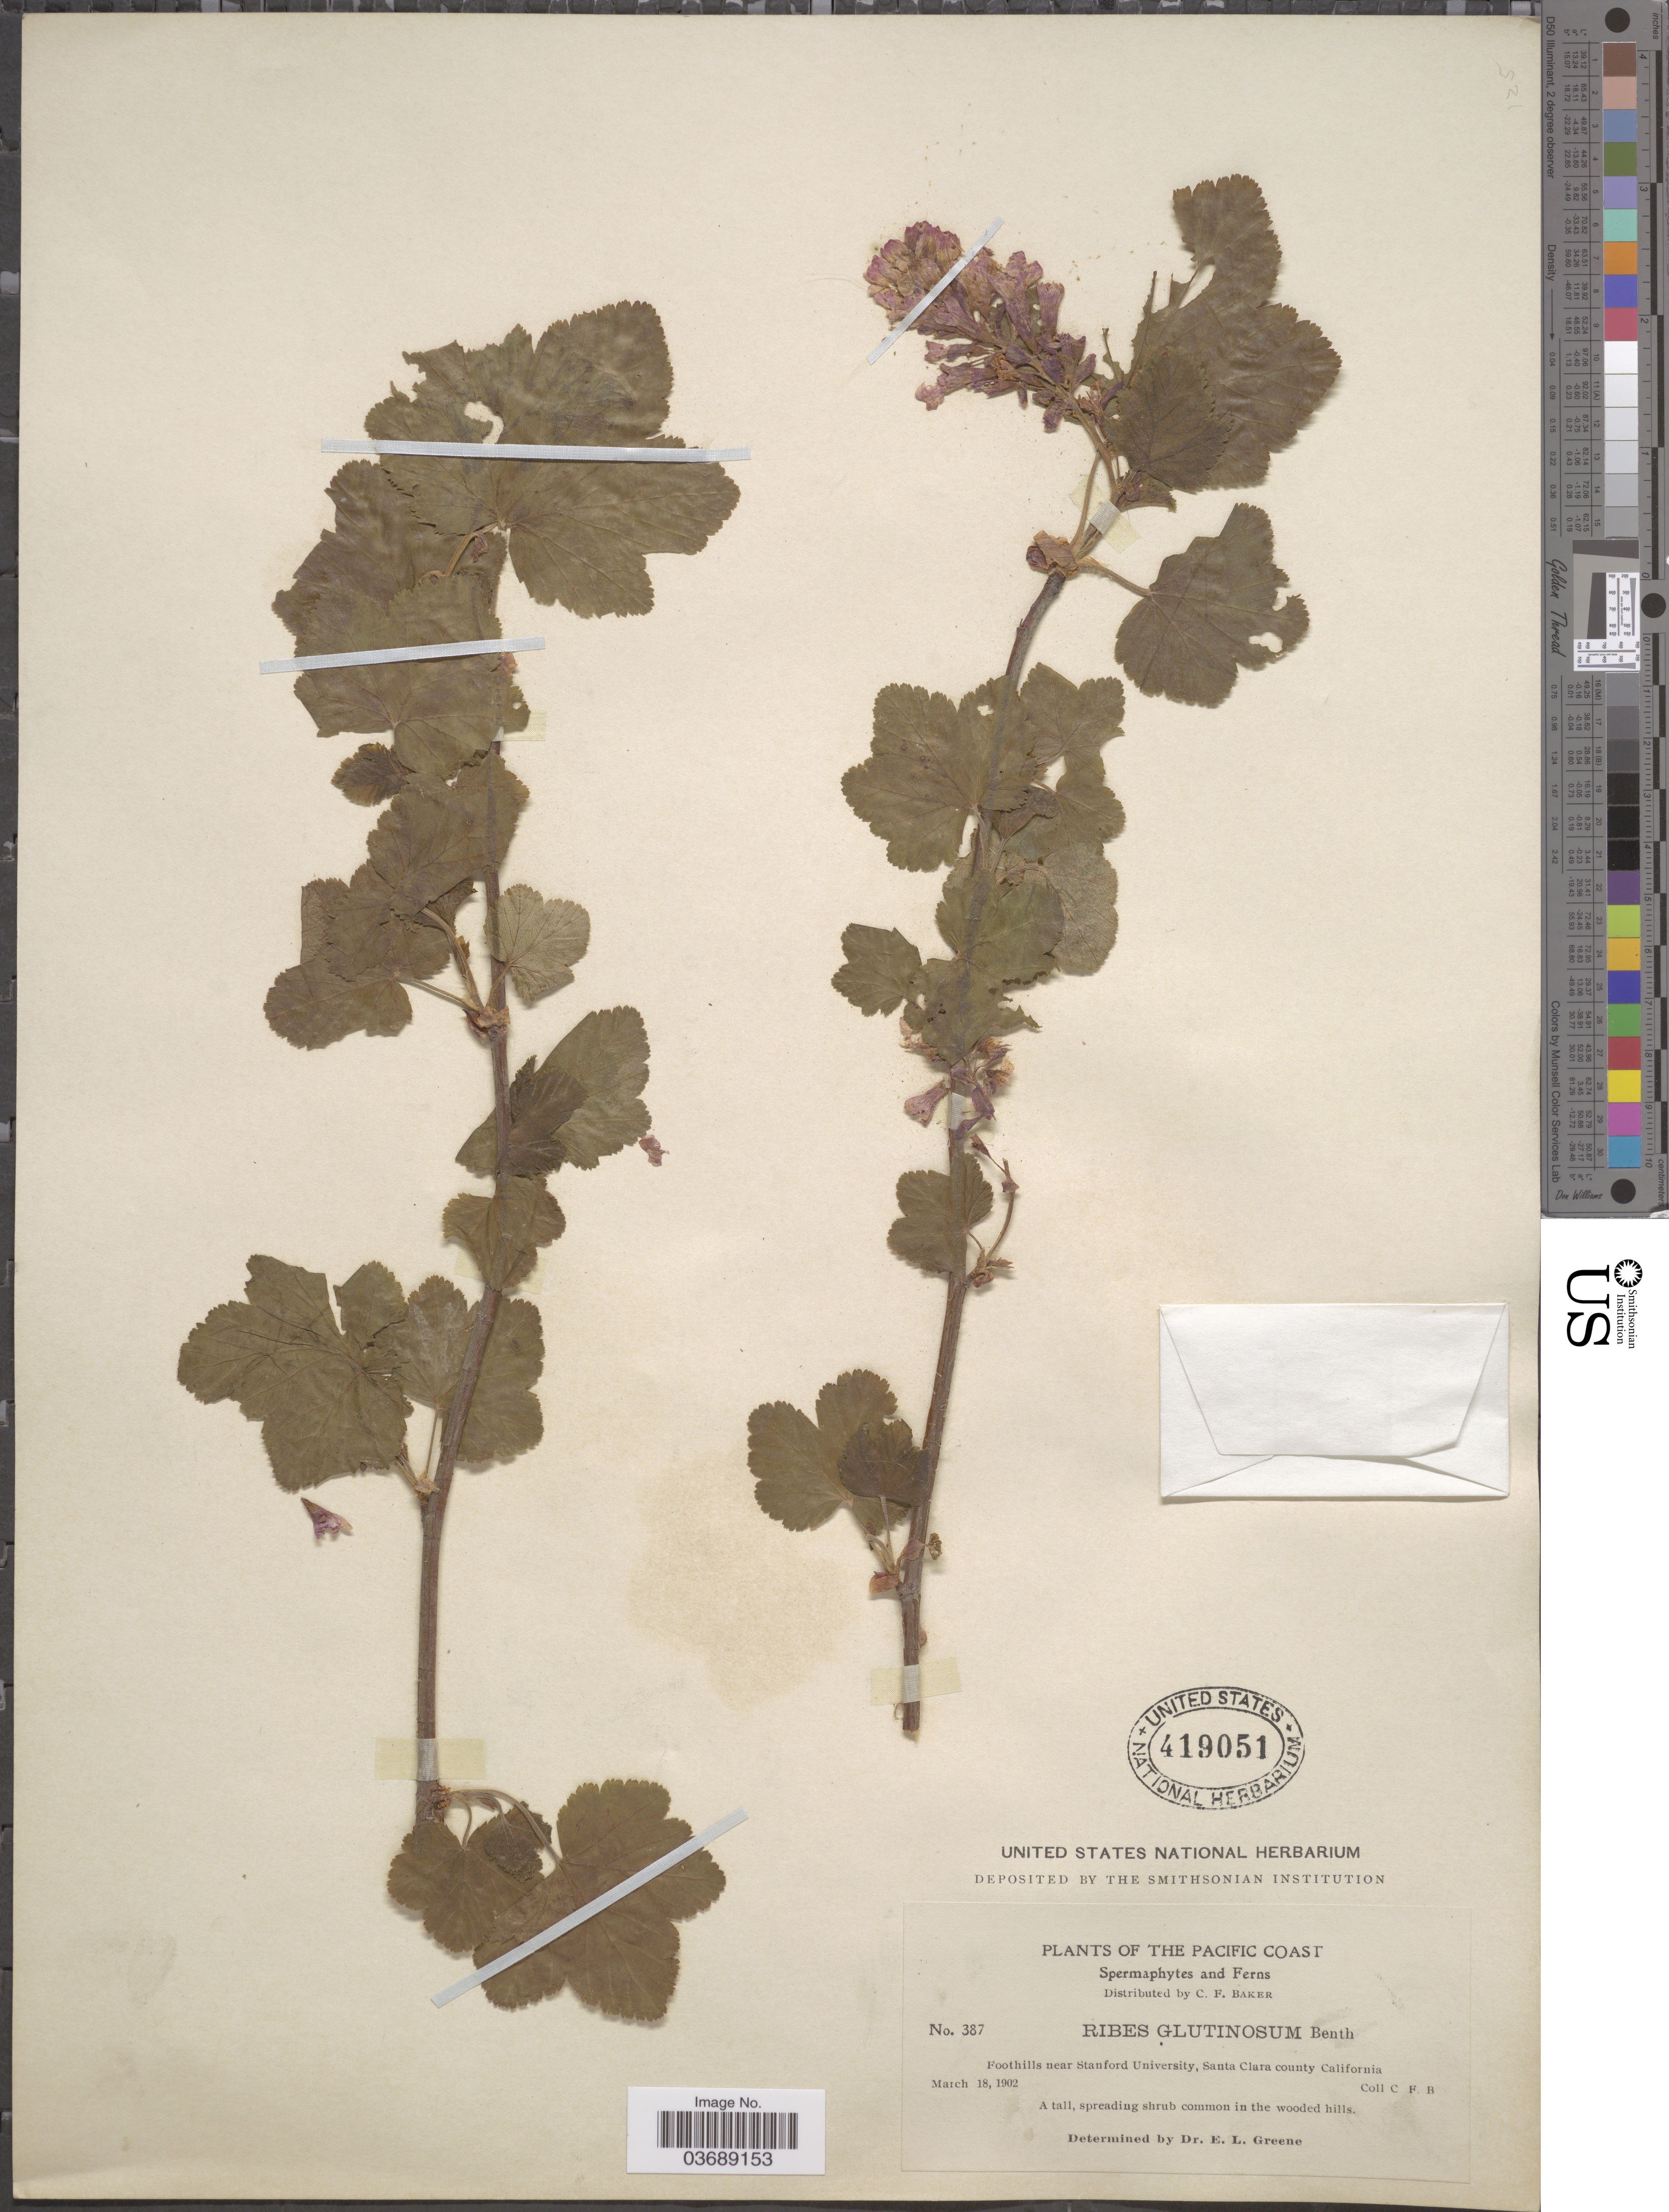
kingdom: Plantae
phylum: Tracheophyta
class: Magnoliopsida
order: Saxifragales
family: Grossulariaceae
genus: Ribes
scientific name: Ribes sanguineum var. glutinosum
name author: (Benth.) Loudon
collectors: C. F. Baker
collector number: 387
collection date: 1902-03-18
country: United States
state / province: California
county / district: Santa Clara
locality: The Pacific Coast. Foothills near Stanford University, Santa Clara county.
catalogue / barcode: US 419051